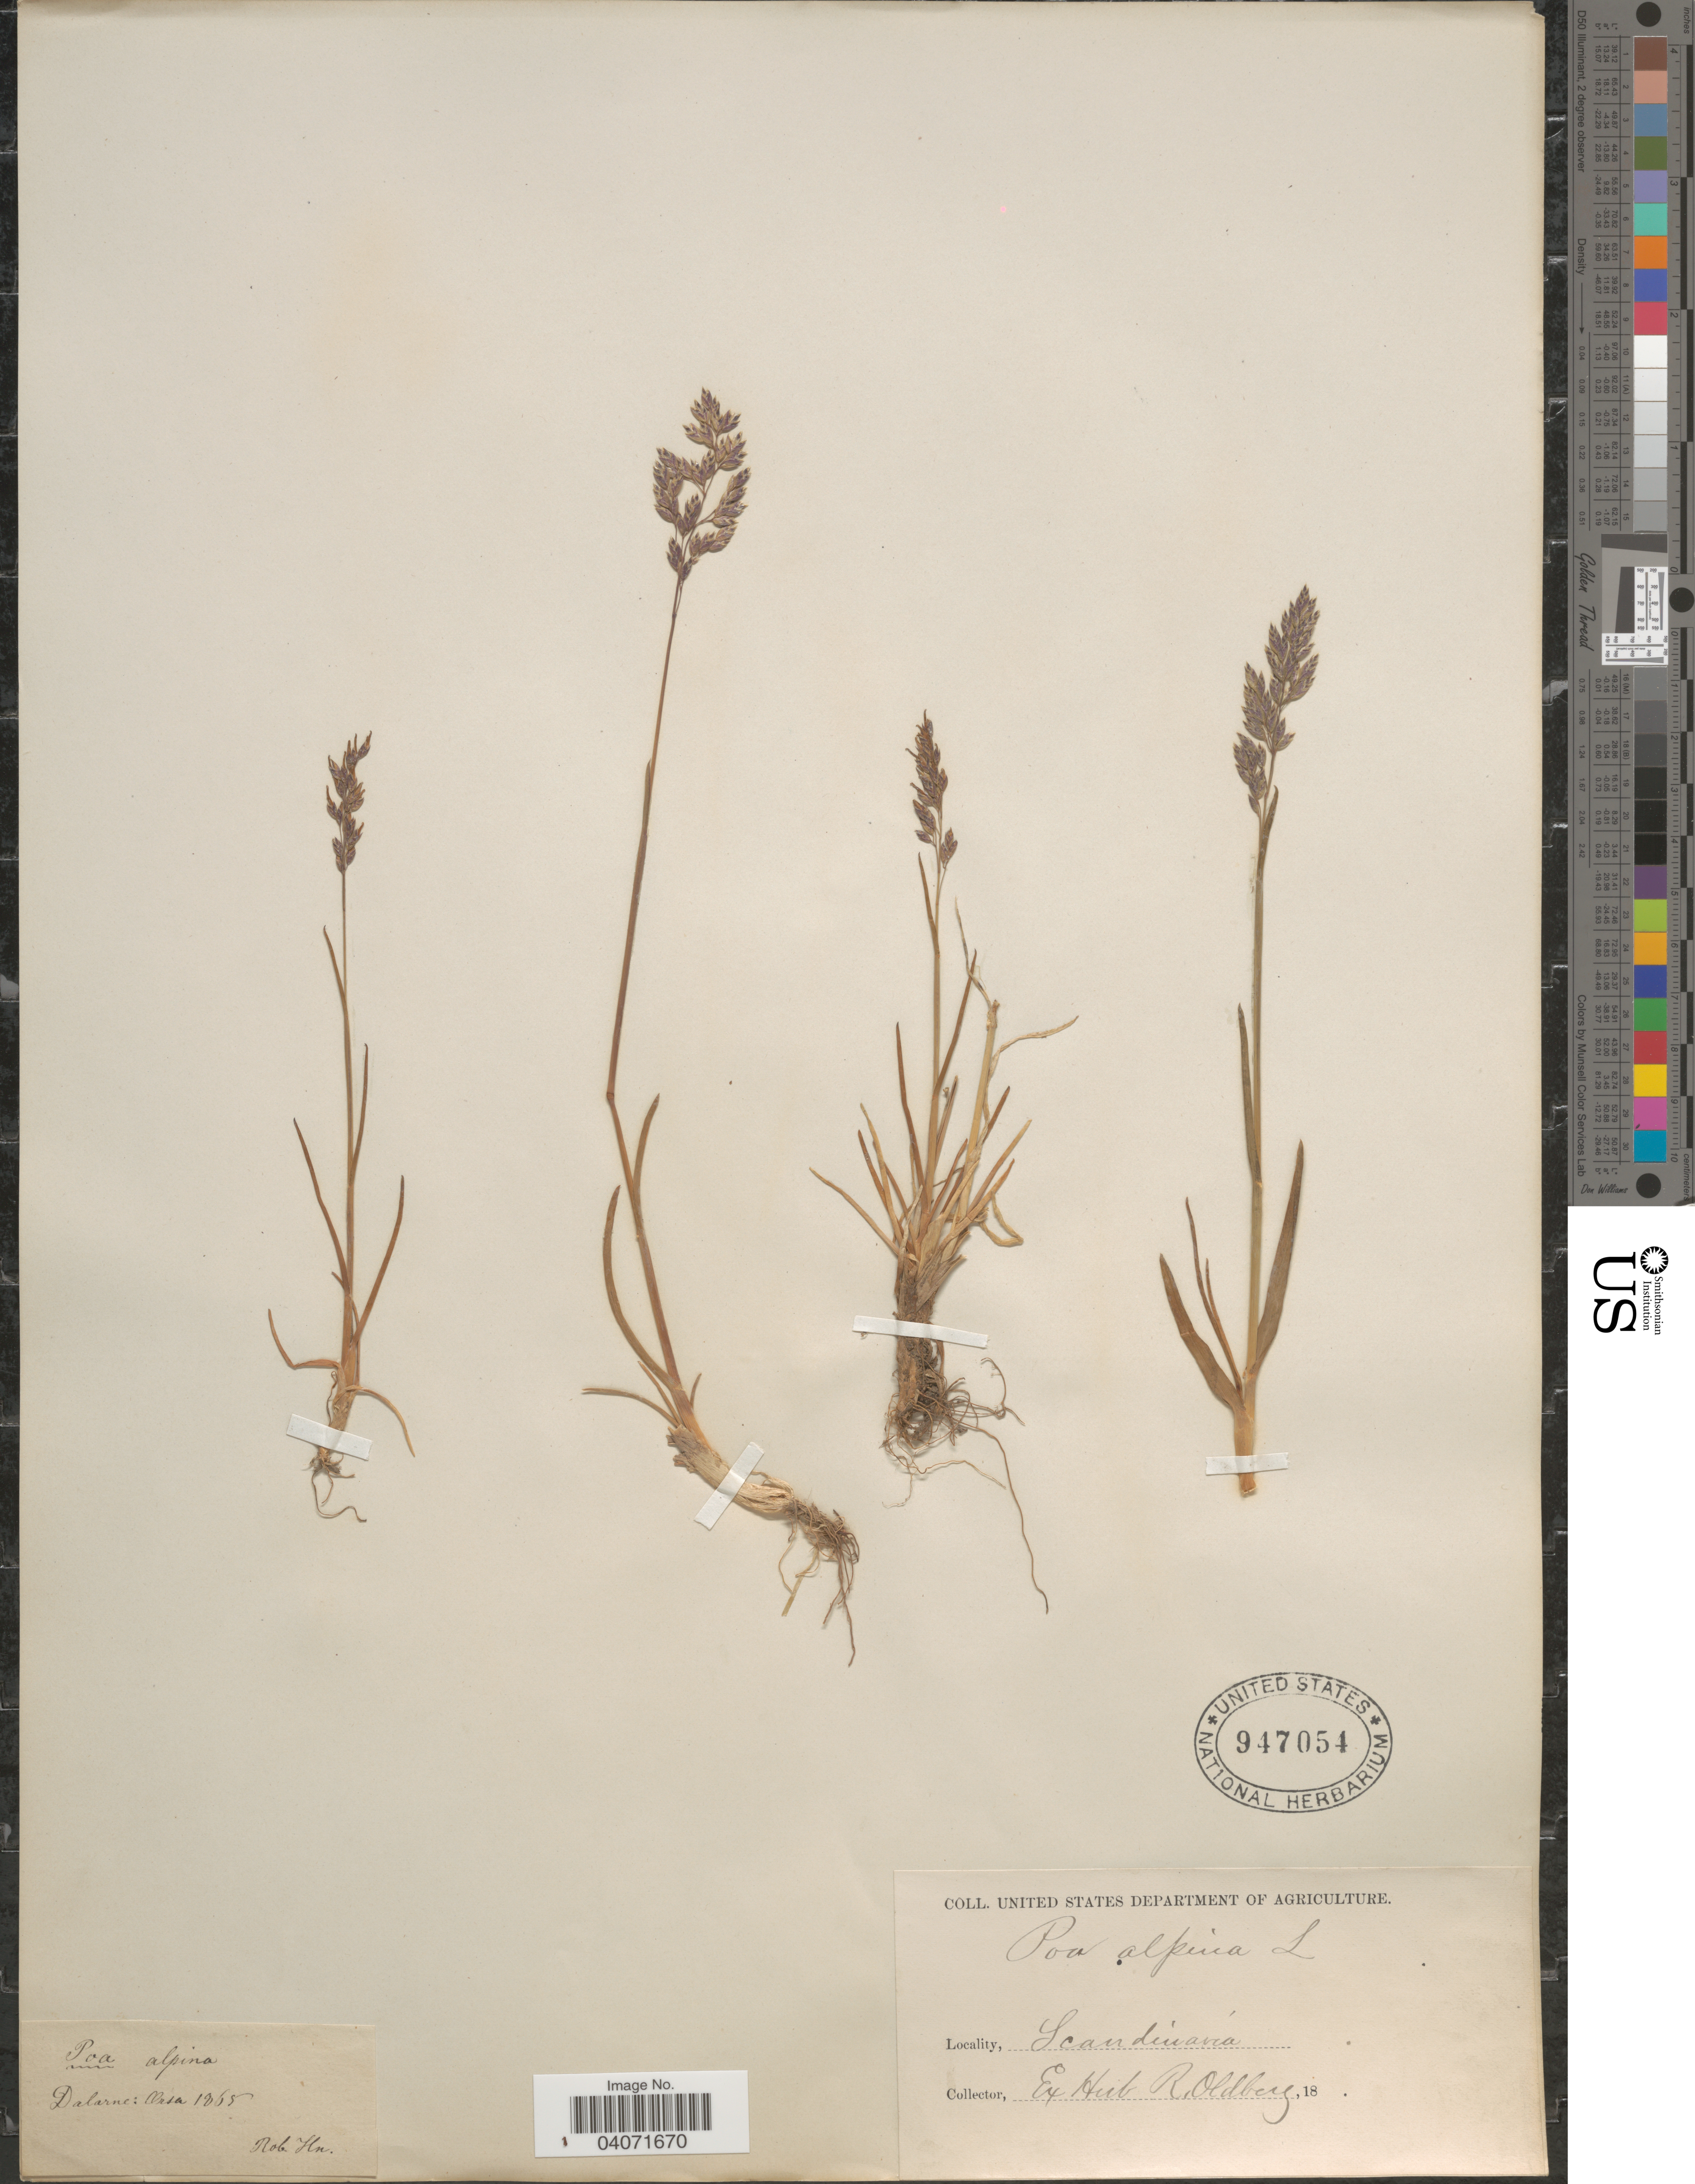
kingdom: Plantae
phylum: Tracheophyta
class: Liliopsida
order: Poales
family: Poaceae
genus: Poa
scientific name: Poa alpina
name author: L.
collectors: R. Hu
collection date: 1865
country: Sweden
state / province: Dalarna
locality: Dalarne: Orsa. Scandinavia.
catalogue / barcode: US 947054